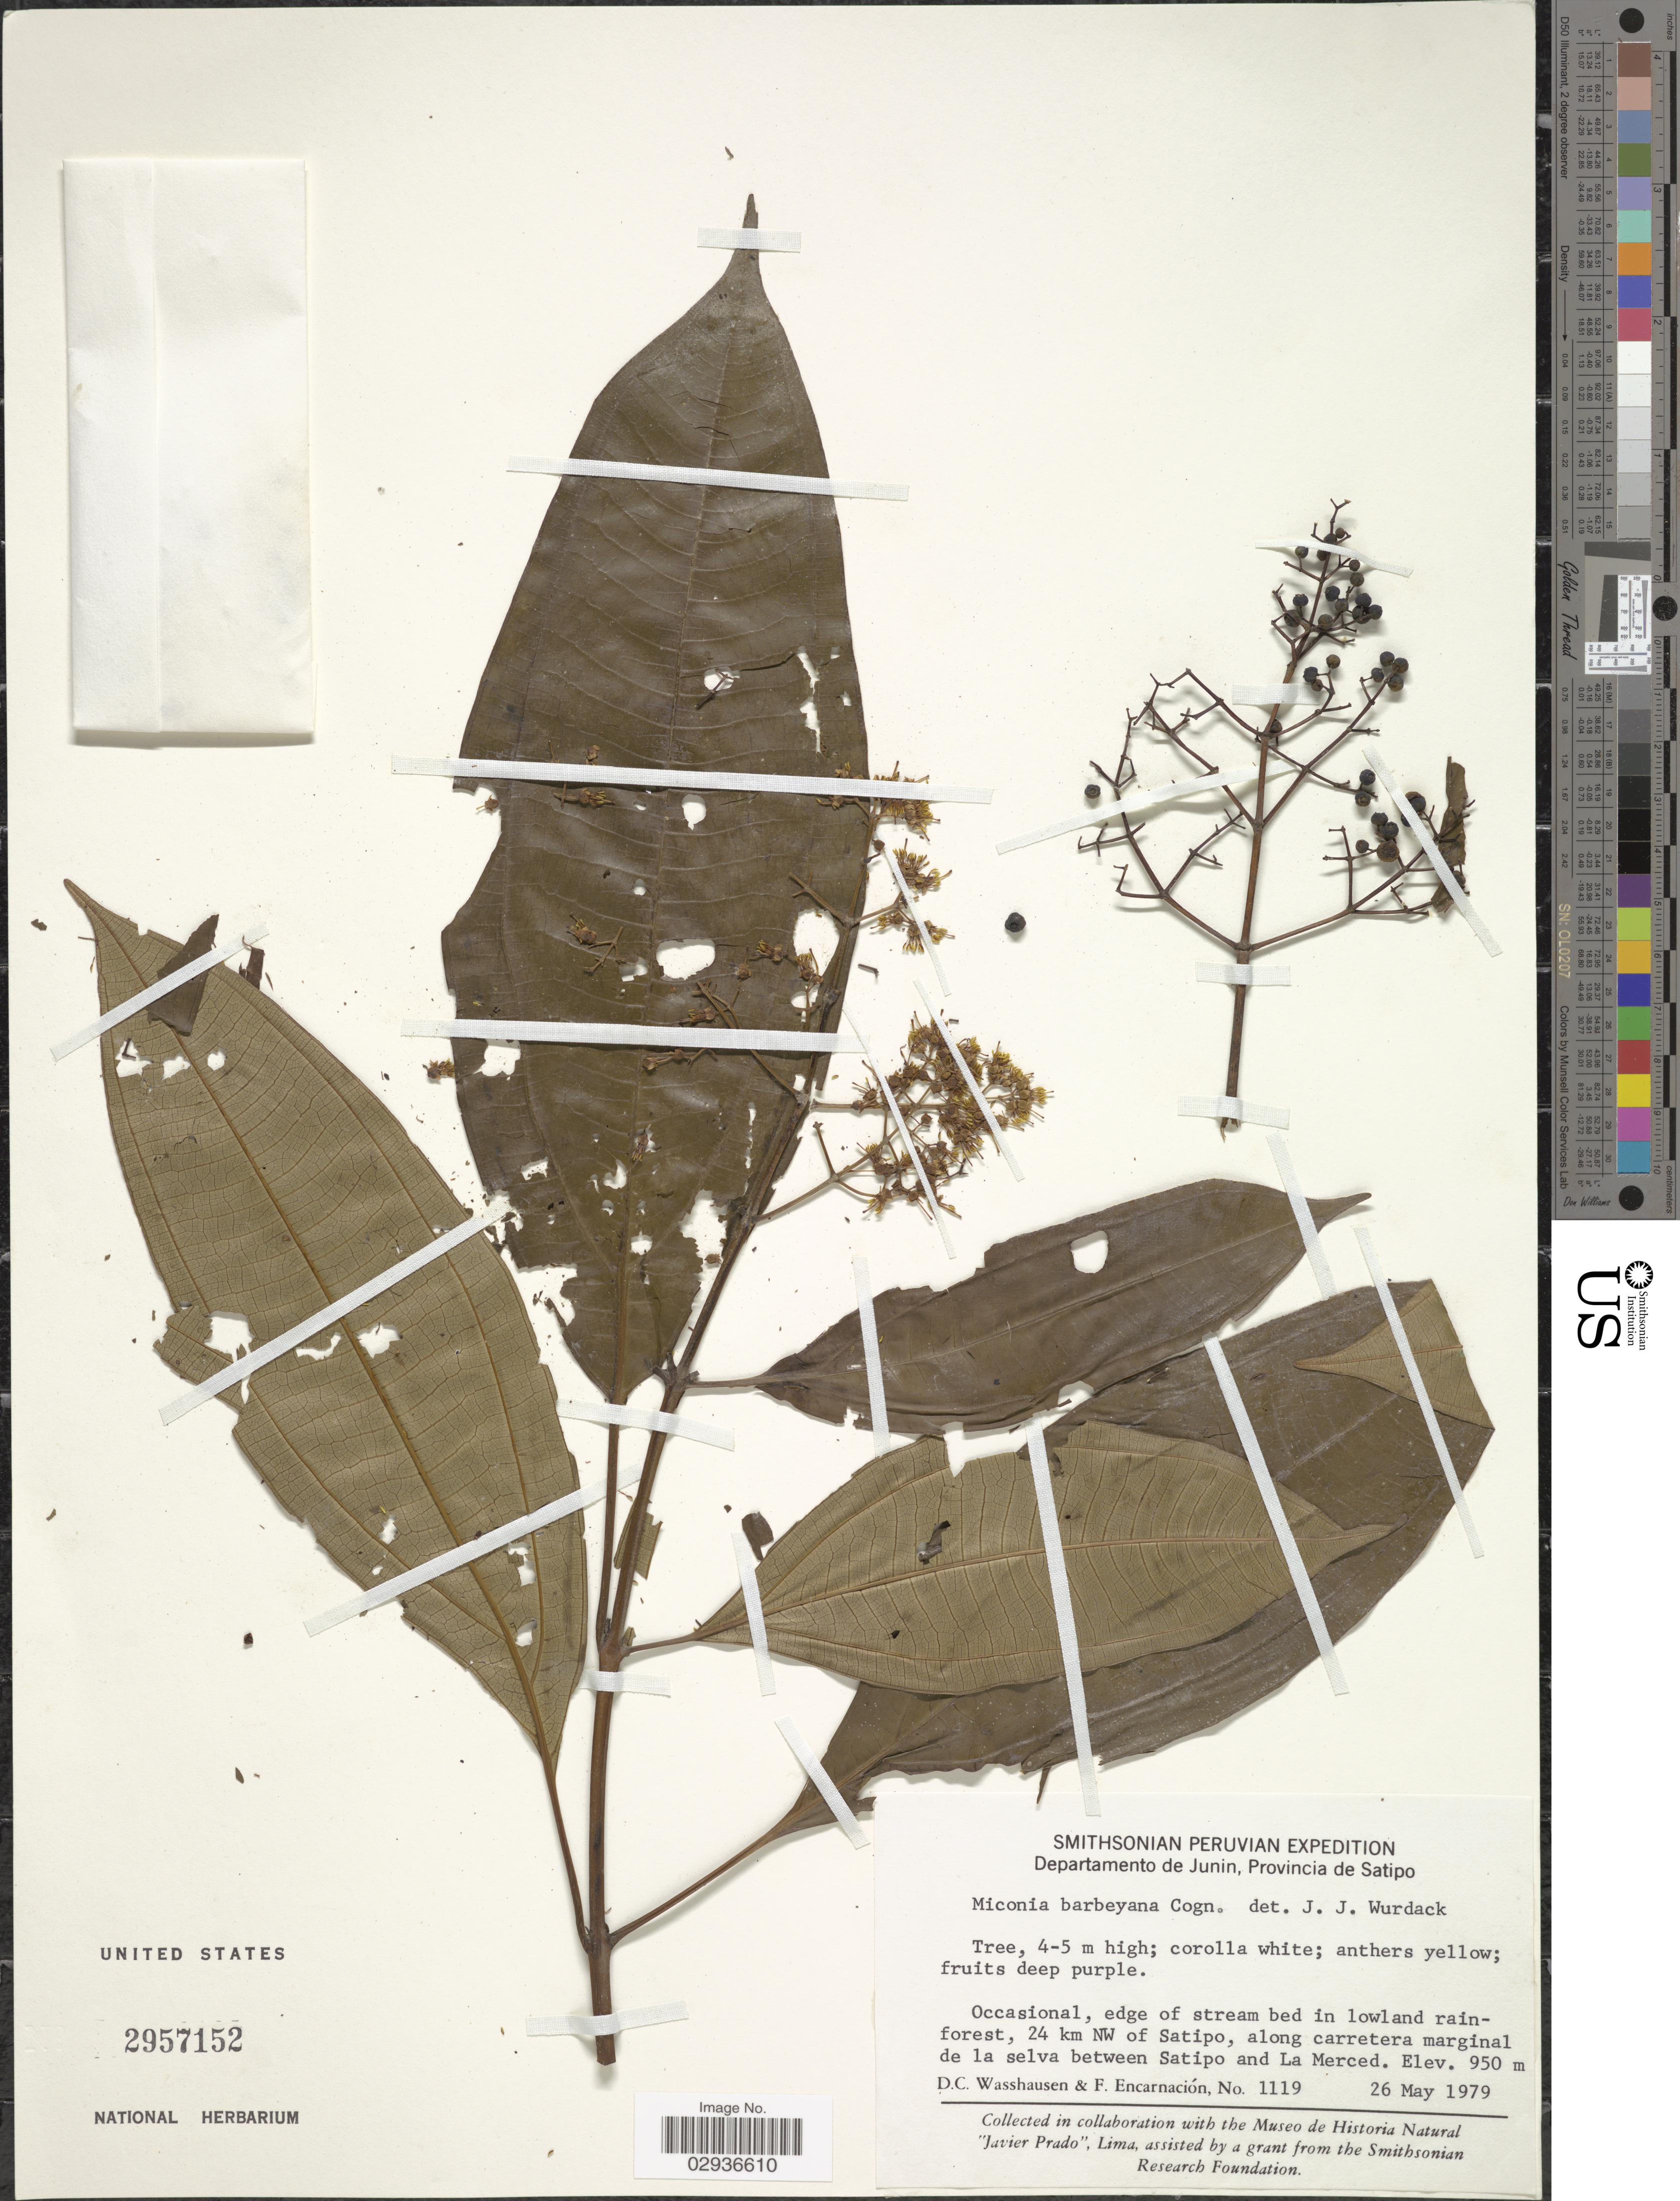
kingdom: Plantae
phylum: Tracheophyta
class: Magnoliopsida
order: Myrtales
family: Melastomataceae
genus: Miconia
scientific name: Miconia barbeyana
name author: Cogn.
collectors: D. C. Wasshausen & F. Encarnación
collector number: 1119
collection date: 1979-05-26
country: Peru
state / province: Junín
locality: Departamento de Junin, Provincia de Satipo. Occasional, edge of stream bed in lowland rainforest, 24 km NW of Satipo, along carretera marginal de sela between Satipo and La Merced.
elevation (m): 950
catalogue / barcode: US 2957152